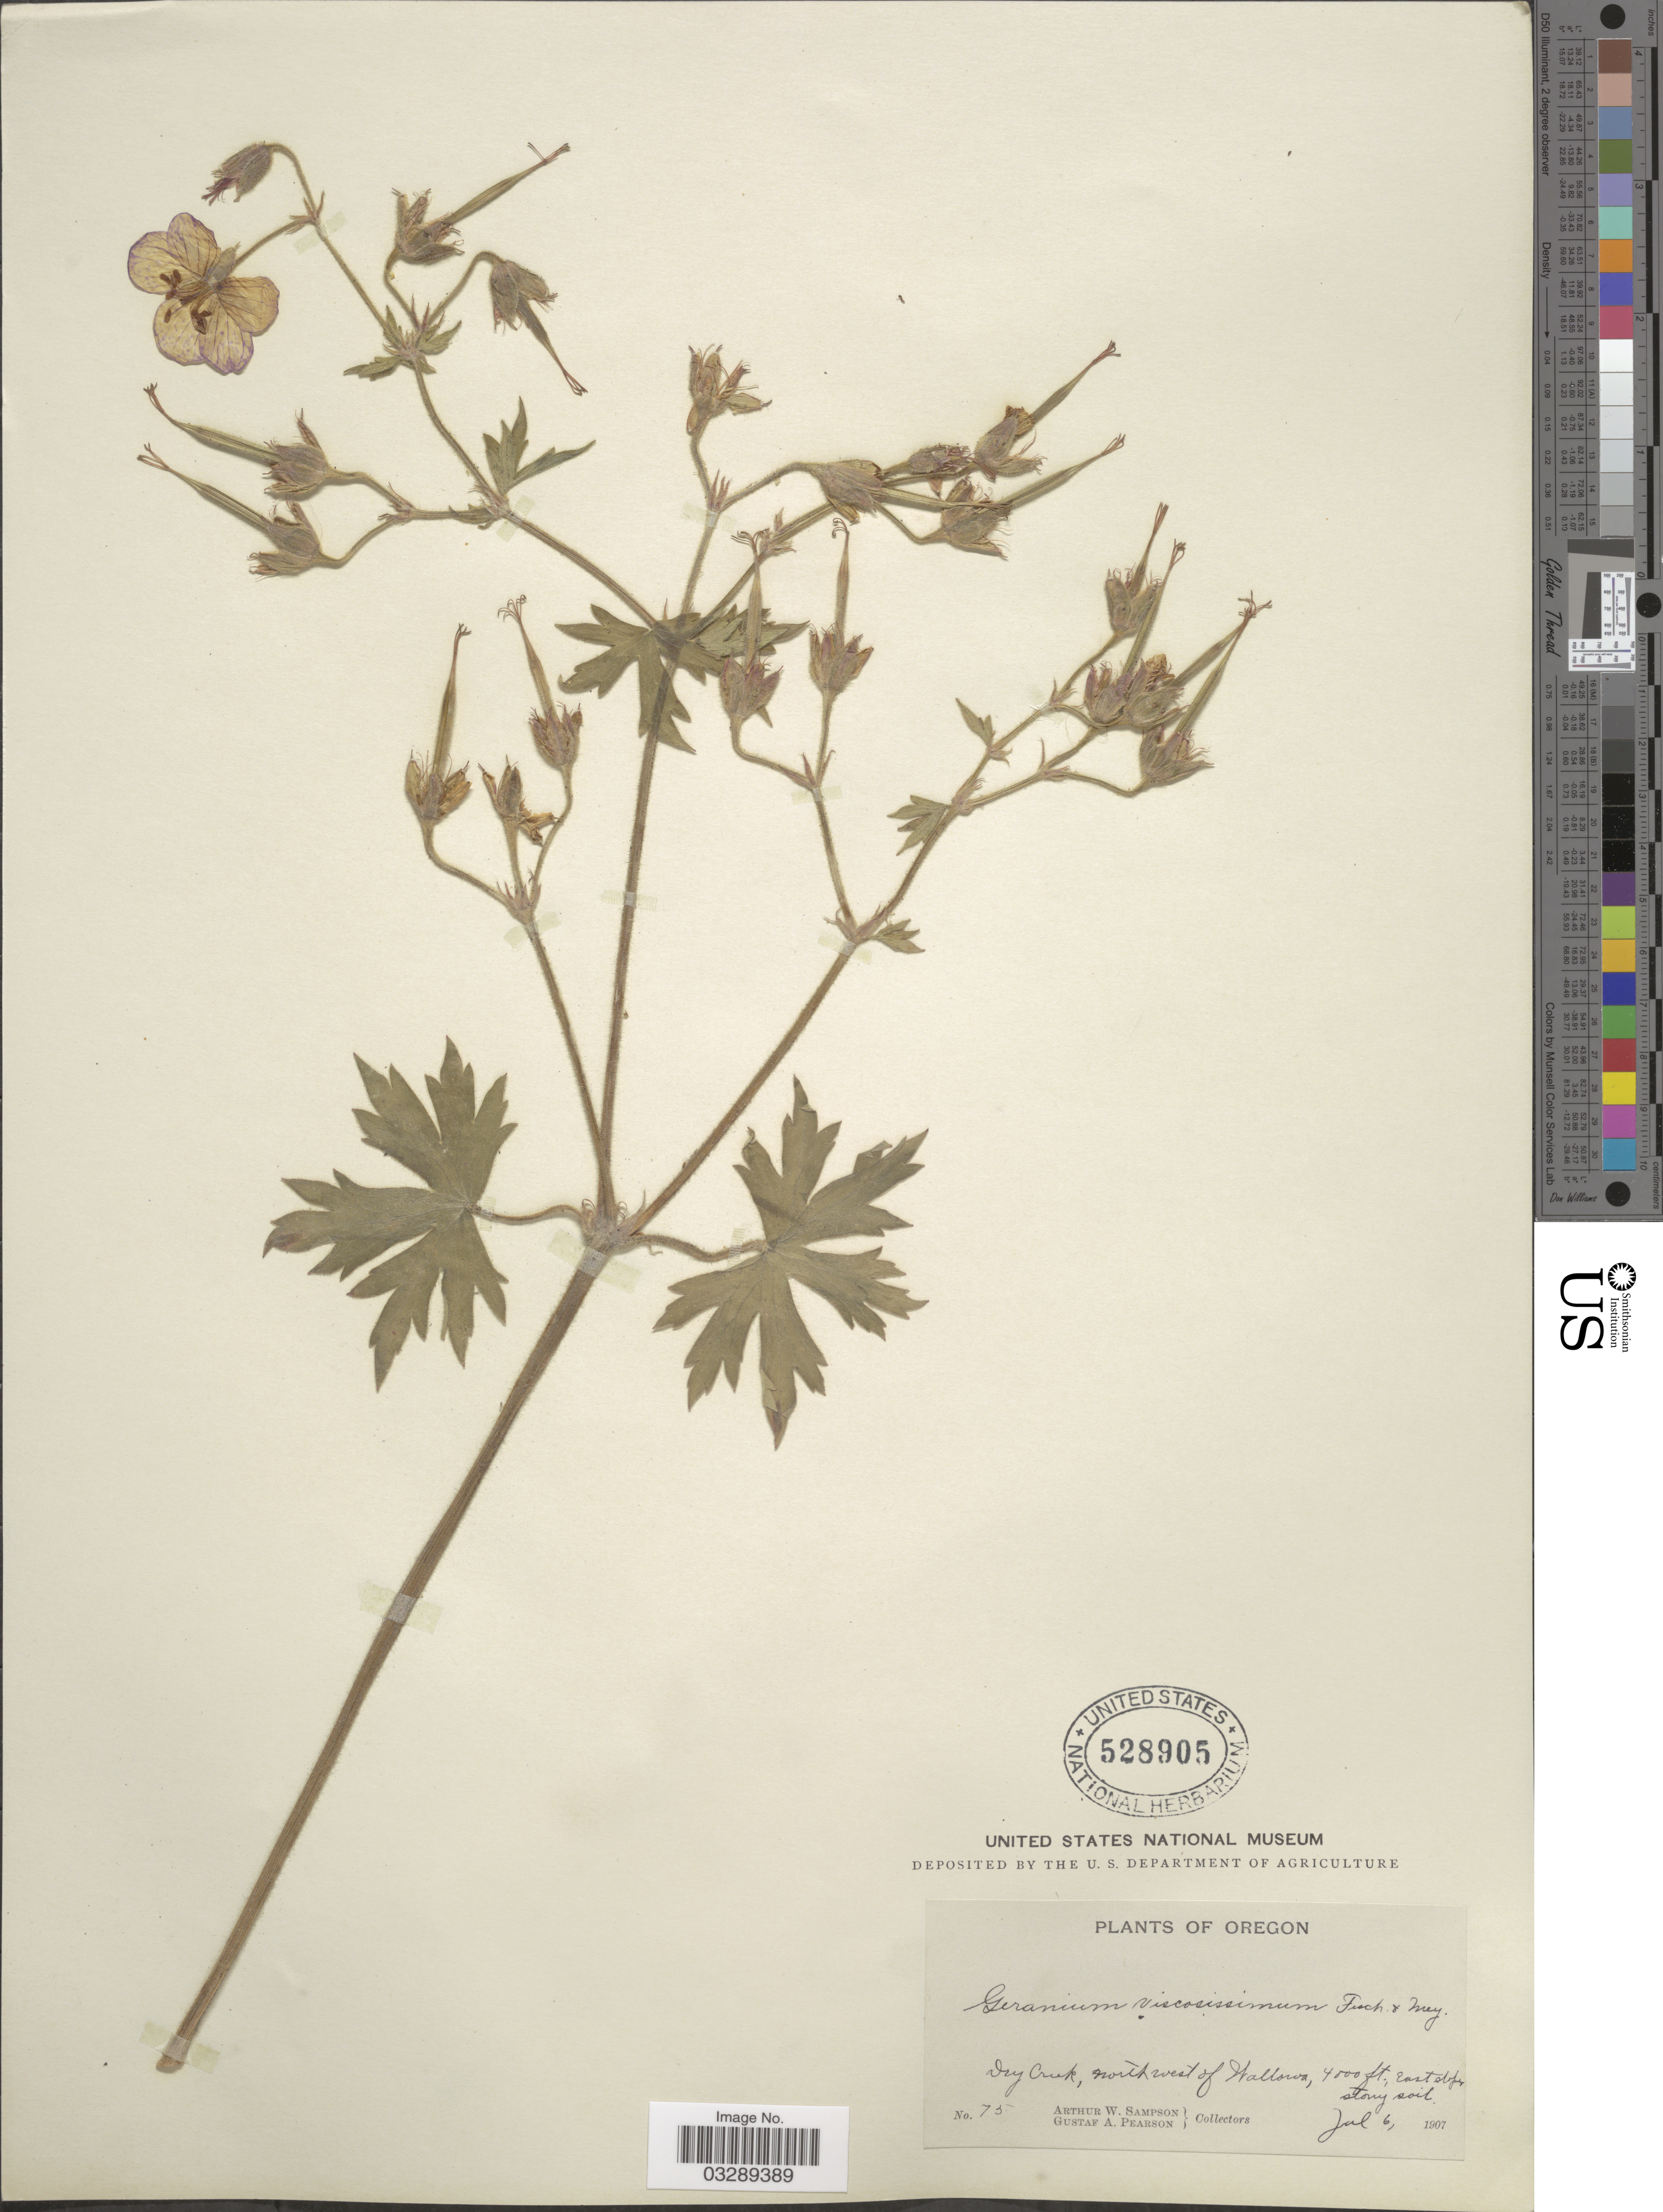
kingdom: Plantae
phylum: Tracheophyta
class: Magnoliopsida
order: Geraniales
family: Geraniaceae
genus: Geranium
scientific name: Geranium viscosissimum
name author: Fisch. & C.A. Mey.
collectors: A. Sampson & G. Pearson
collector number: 75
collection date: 1907-07-06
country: United States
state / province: Oregon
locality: Dry Creek, north west of Wallowa, East slopes.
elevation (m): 1219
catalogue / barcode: US 528905